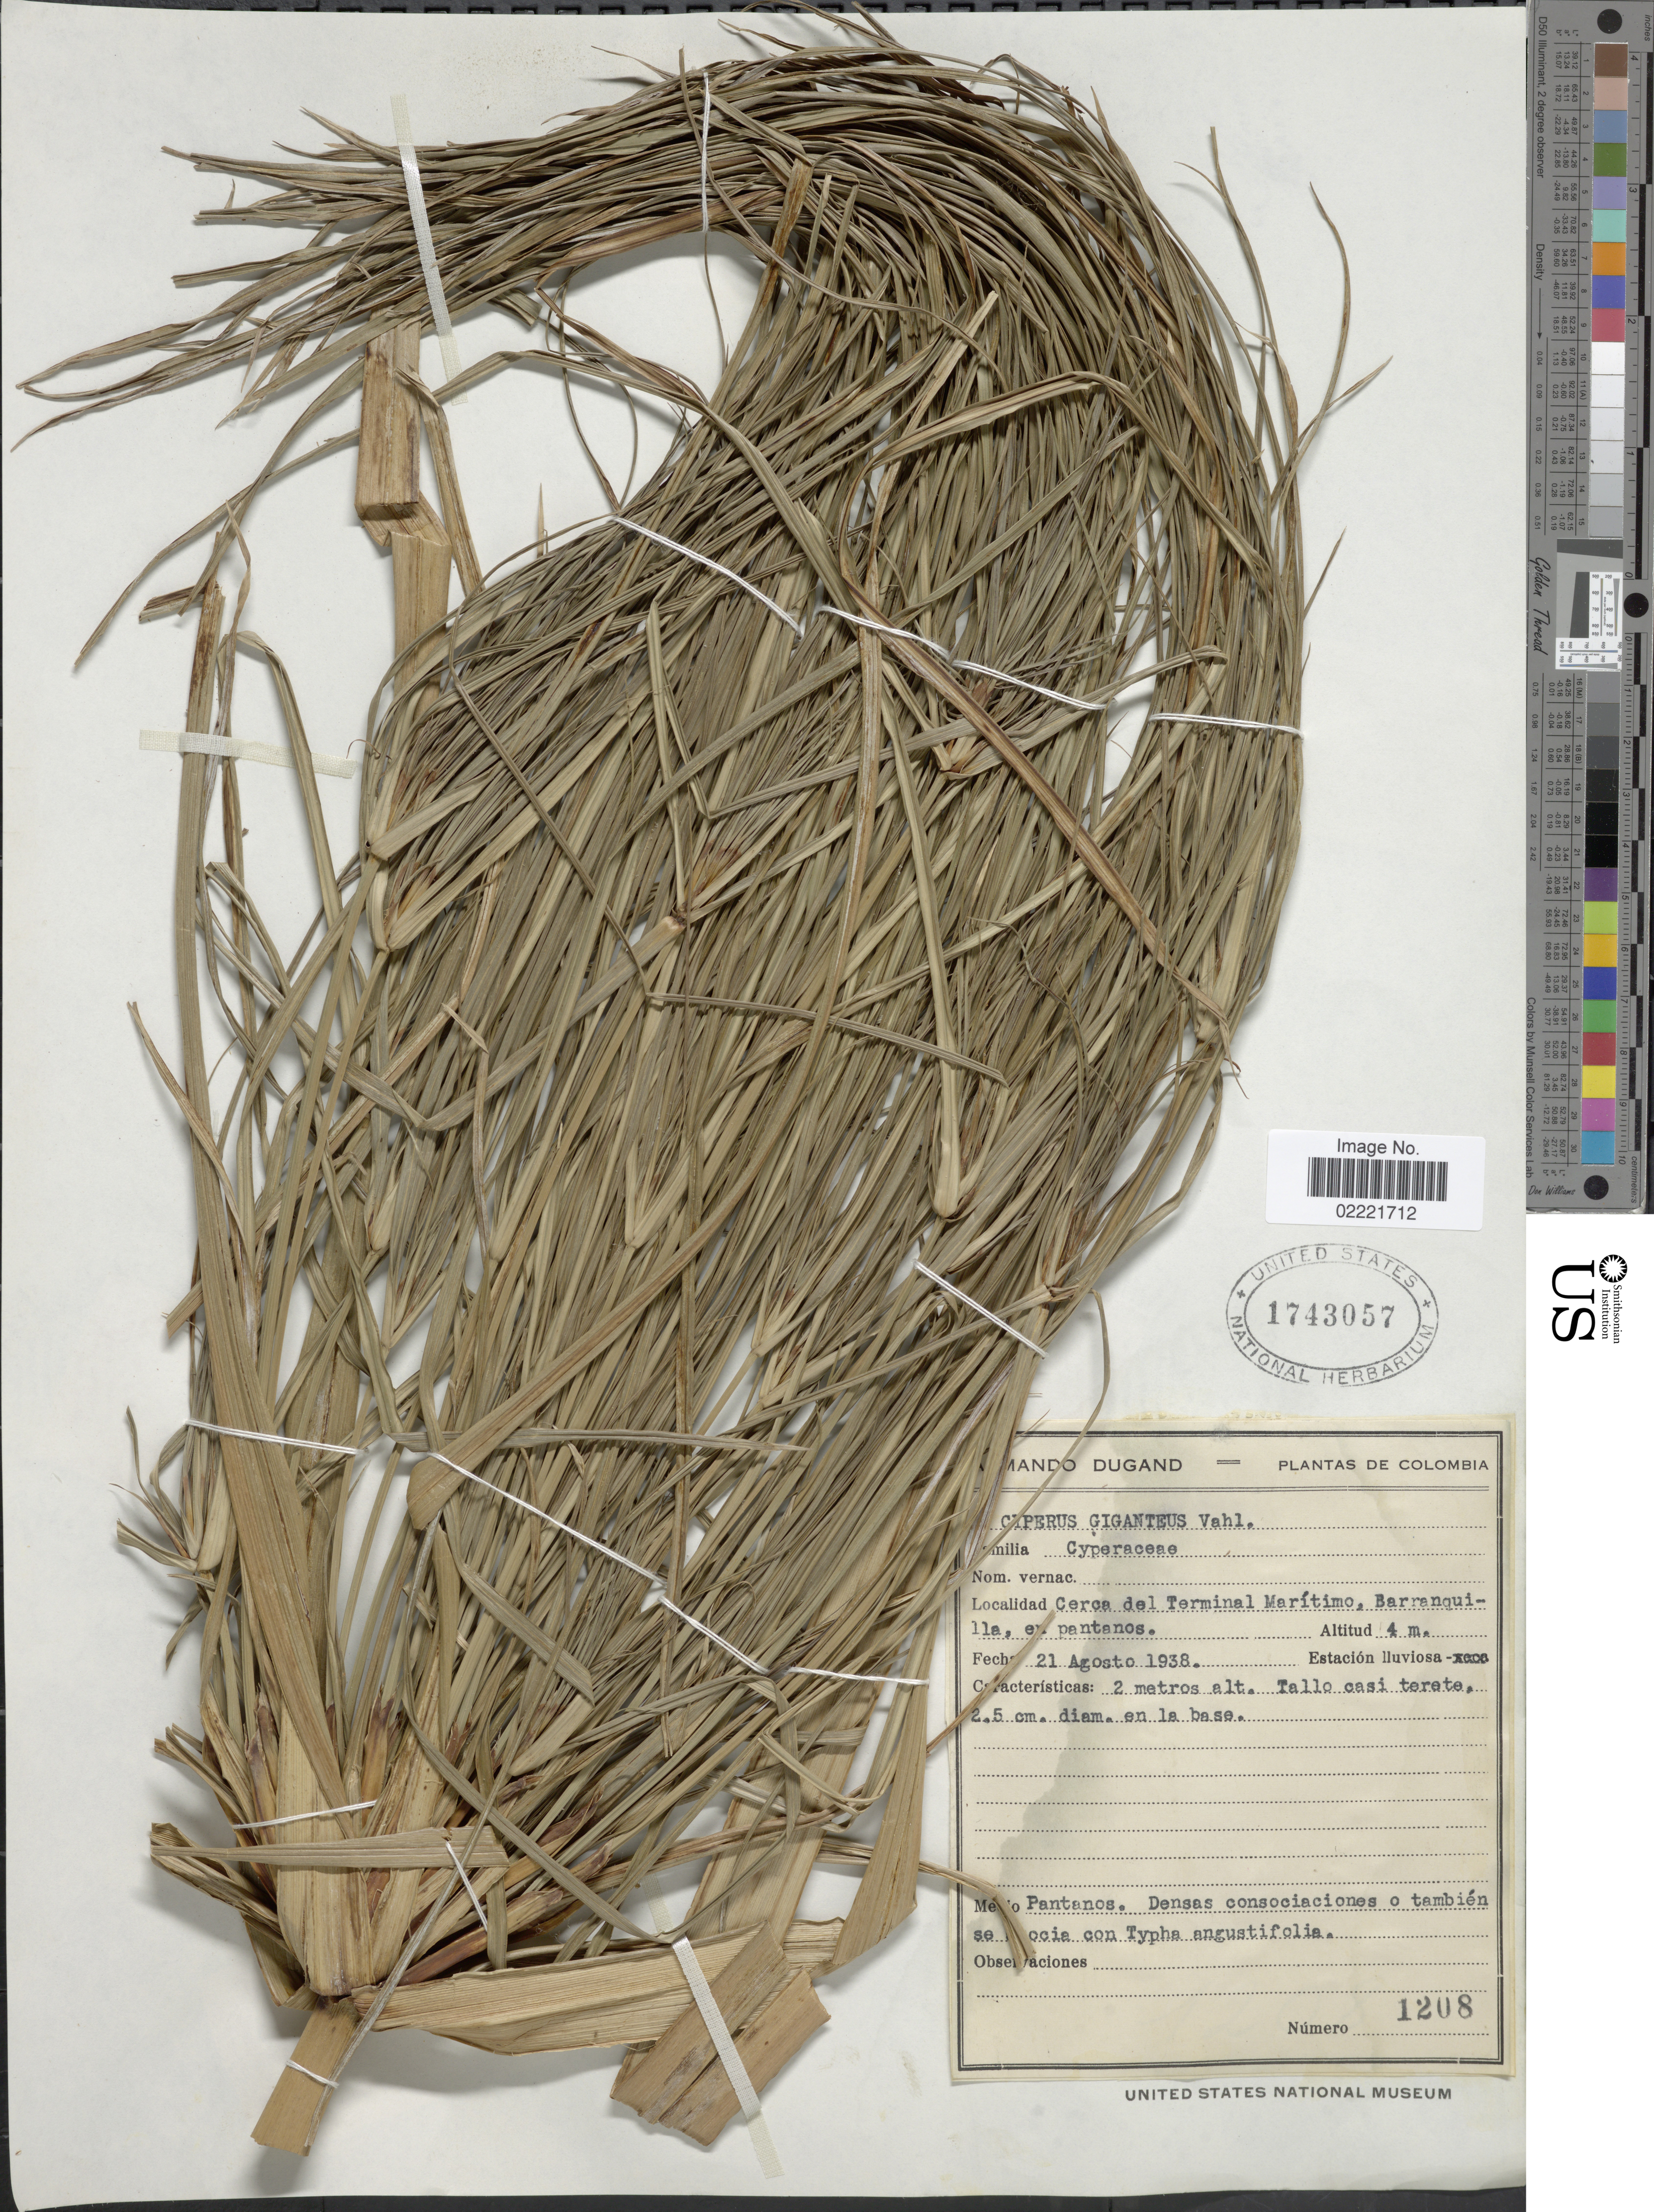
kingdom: Plantae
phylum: Tracheophyta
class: Liliopsida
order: Poales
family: Cyperaceae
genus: Cyperus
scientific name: Cyperus giganteus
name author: Vahl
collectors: A. Dugand G.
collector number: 1208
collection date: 1938-08-21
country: Colombia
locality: Cerca del Terminal Marítimo, Barranquilla, en pantanos. Estación Iluviosa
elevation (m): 4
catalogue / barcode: US 1743057